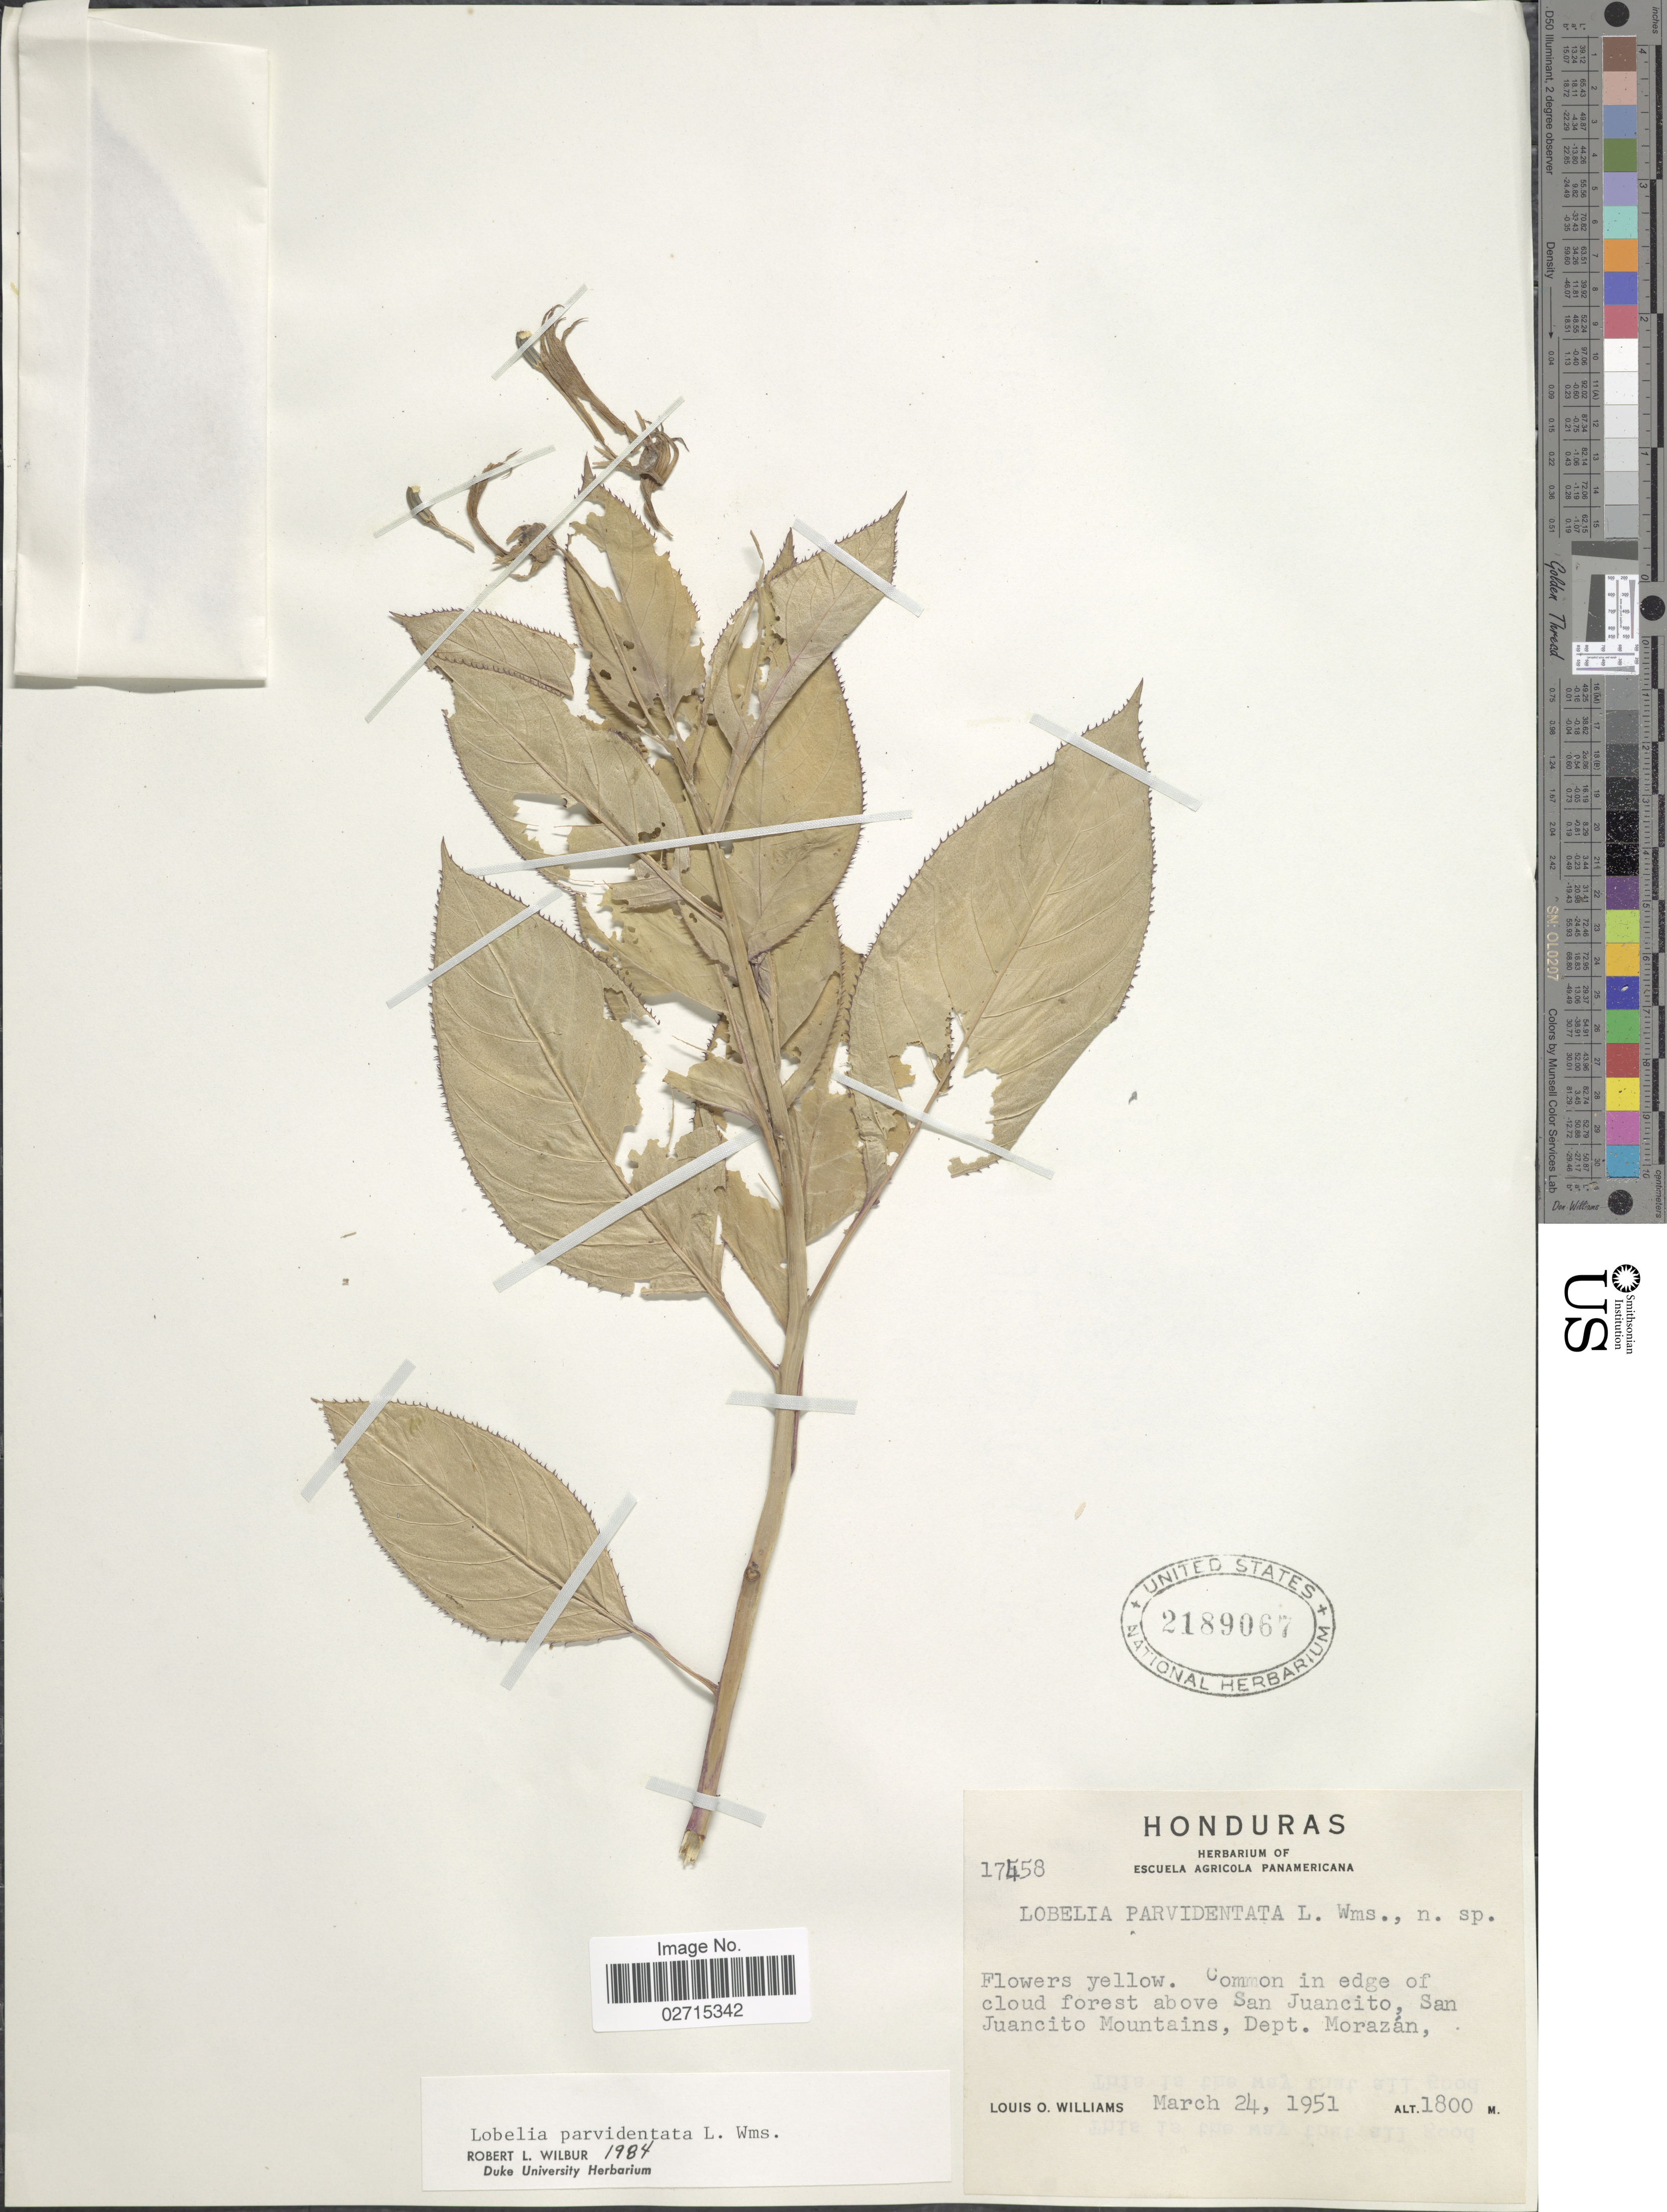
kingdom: Plantae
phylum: Tracheophyta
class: Magnoliopsida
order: Asterales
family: Campanulaceae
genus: Lobelia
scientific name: Lobelia parvidentata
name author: L.O. Williams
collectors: L. O. Williams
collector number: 17458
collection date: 1951-03-24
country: Honduras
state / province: Fco. Morazán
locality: Common in edge of cloud forest above San Juancito, San Juancito Mountains, Dept. Morazán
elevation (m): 1800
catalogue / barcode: US 2189067